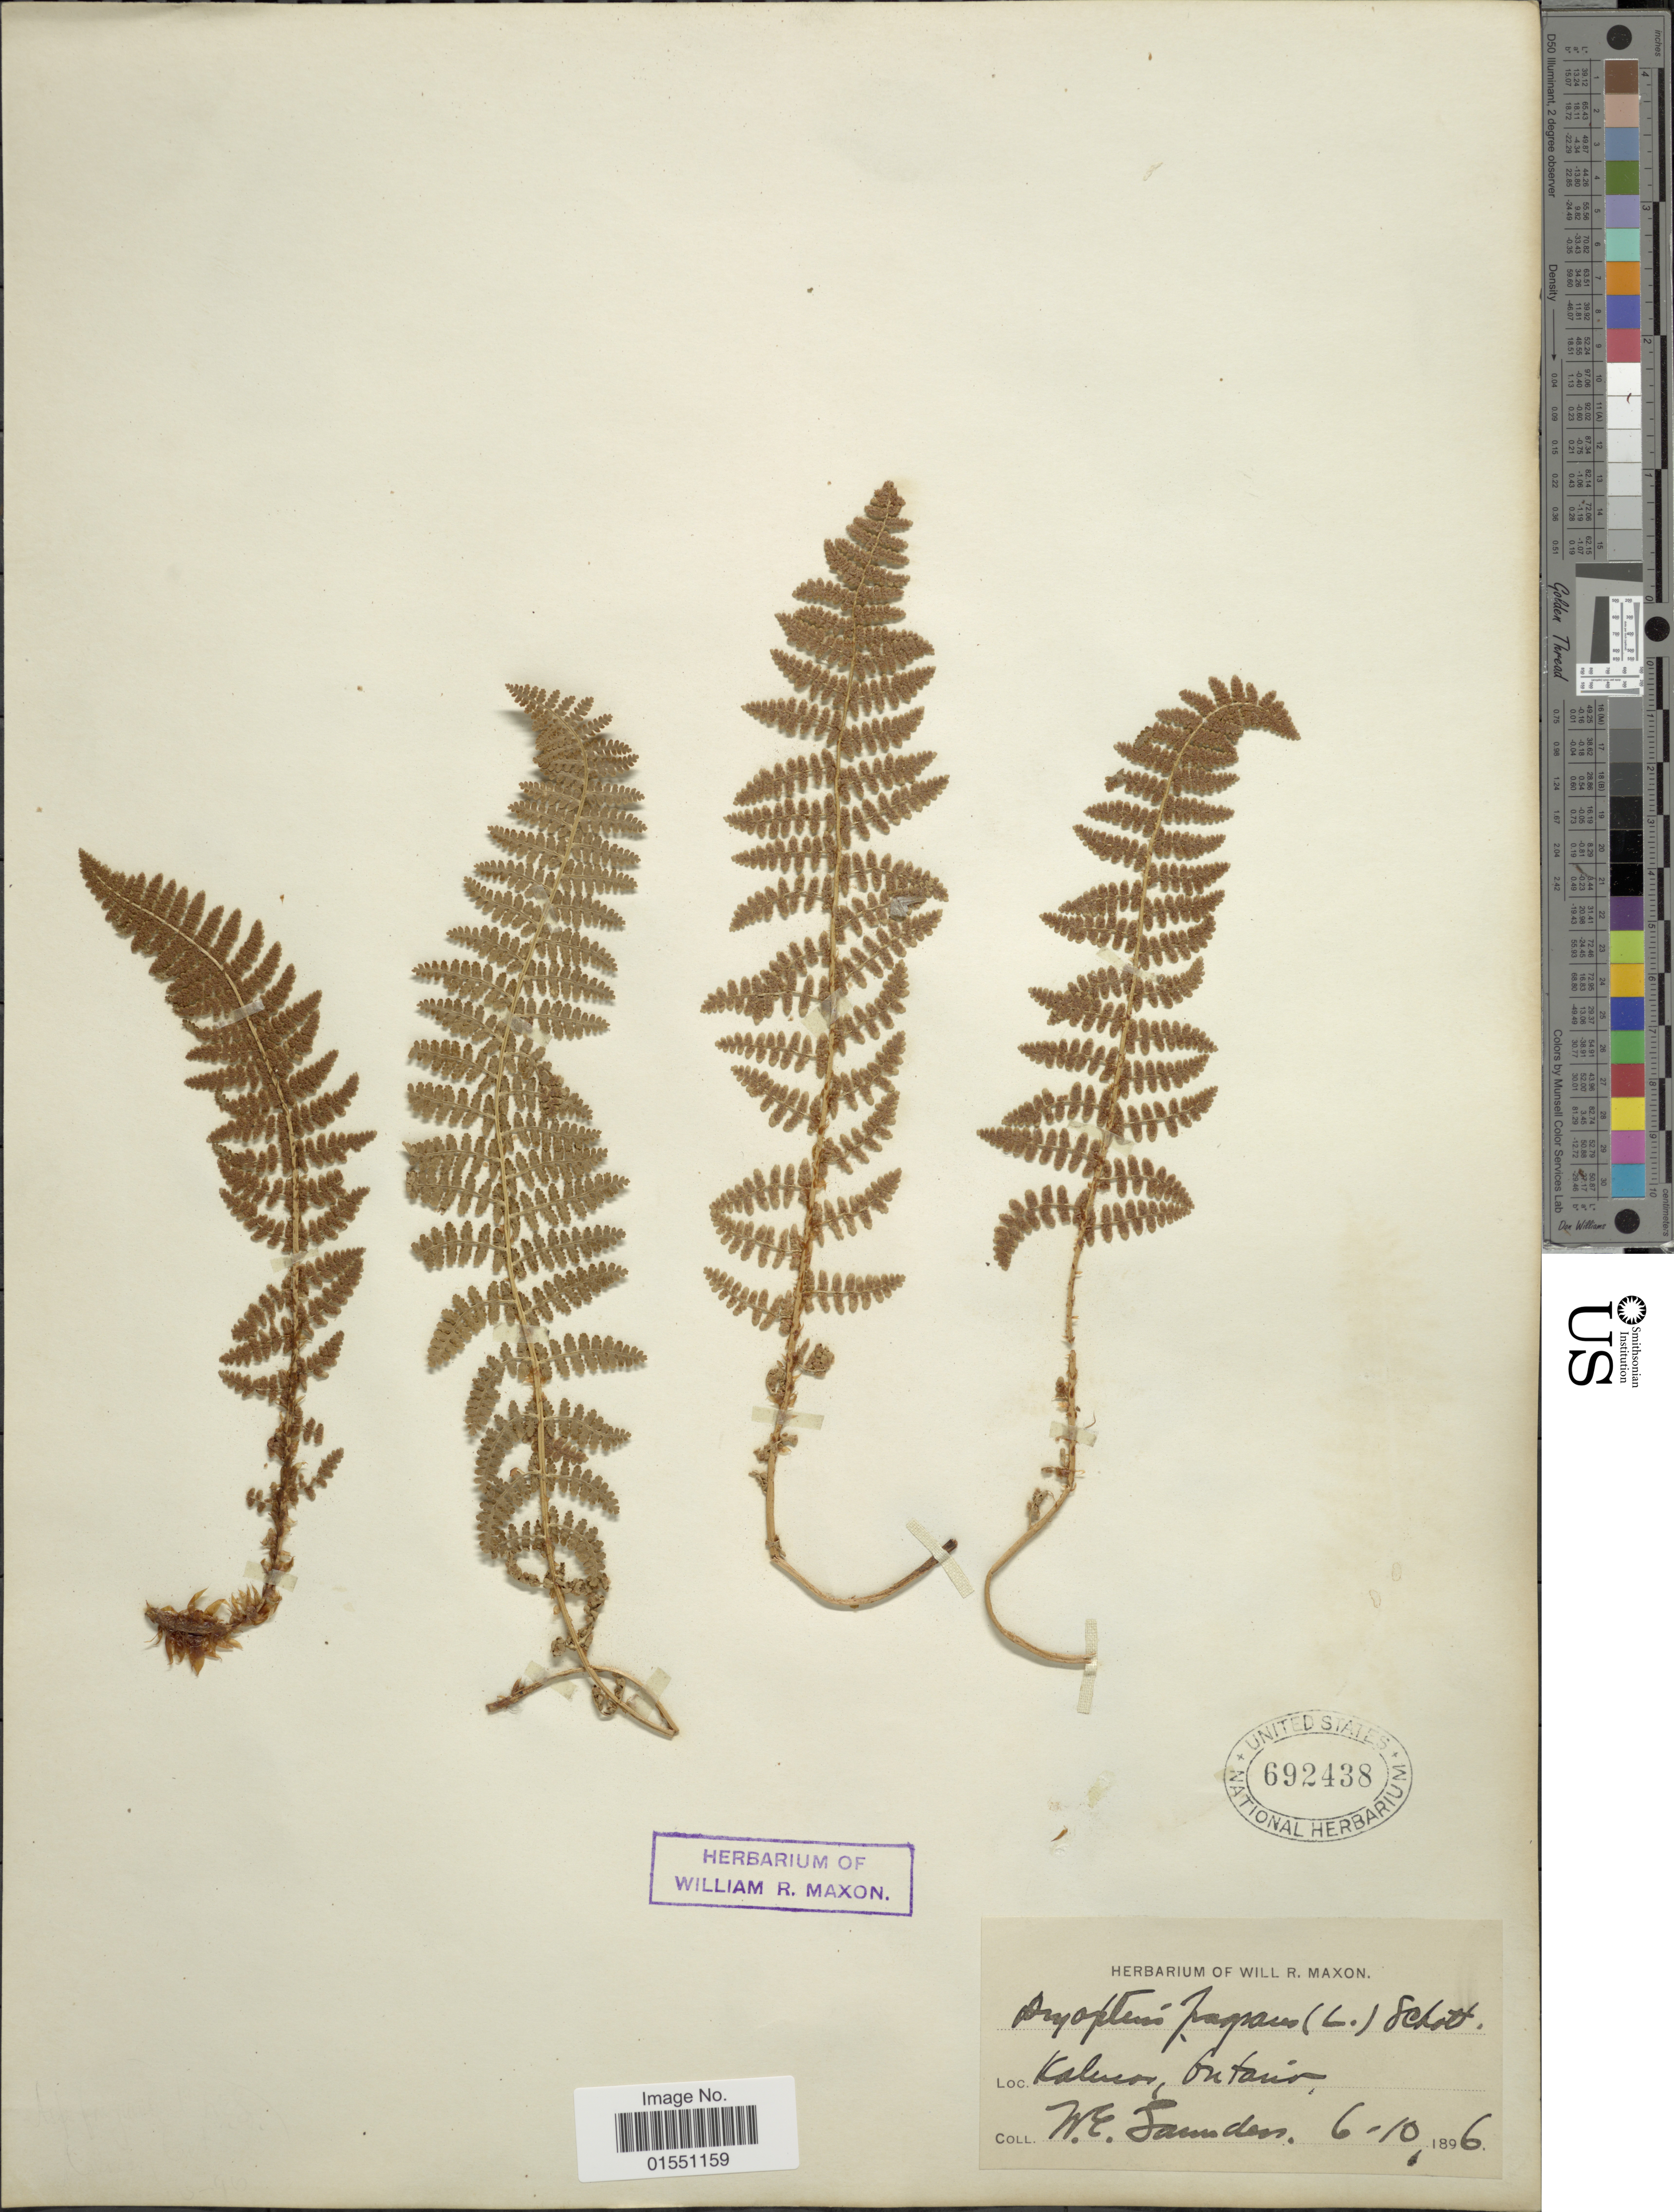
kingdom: Plantae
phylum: Tracheophyta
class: Polypodiopsida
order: Polypodiales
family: Dryopteridaceae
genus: Dryopteris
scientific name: Dryopteris fragrans var. hookeriana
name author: A. Prince ex Weath.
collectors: W. Sanders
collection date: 1896-10-06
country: Canada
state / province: Ontario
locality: Kalmar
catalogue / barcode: US 692438